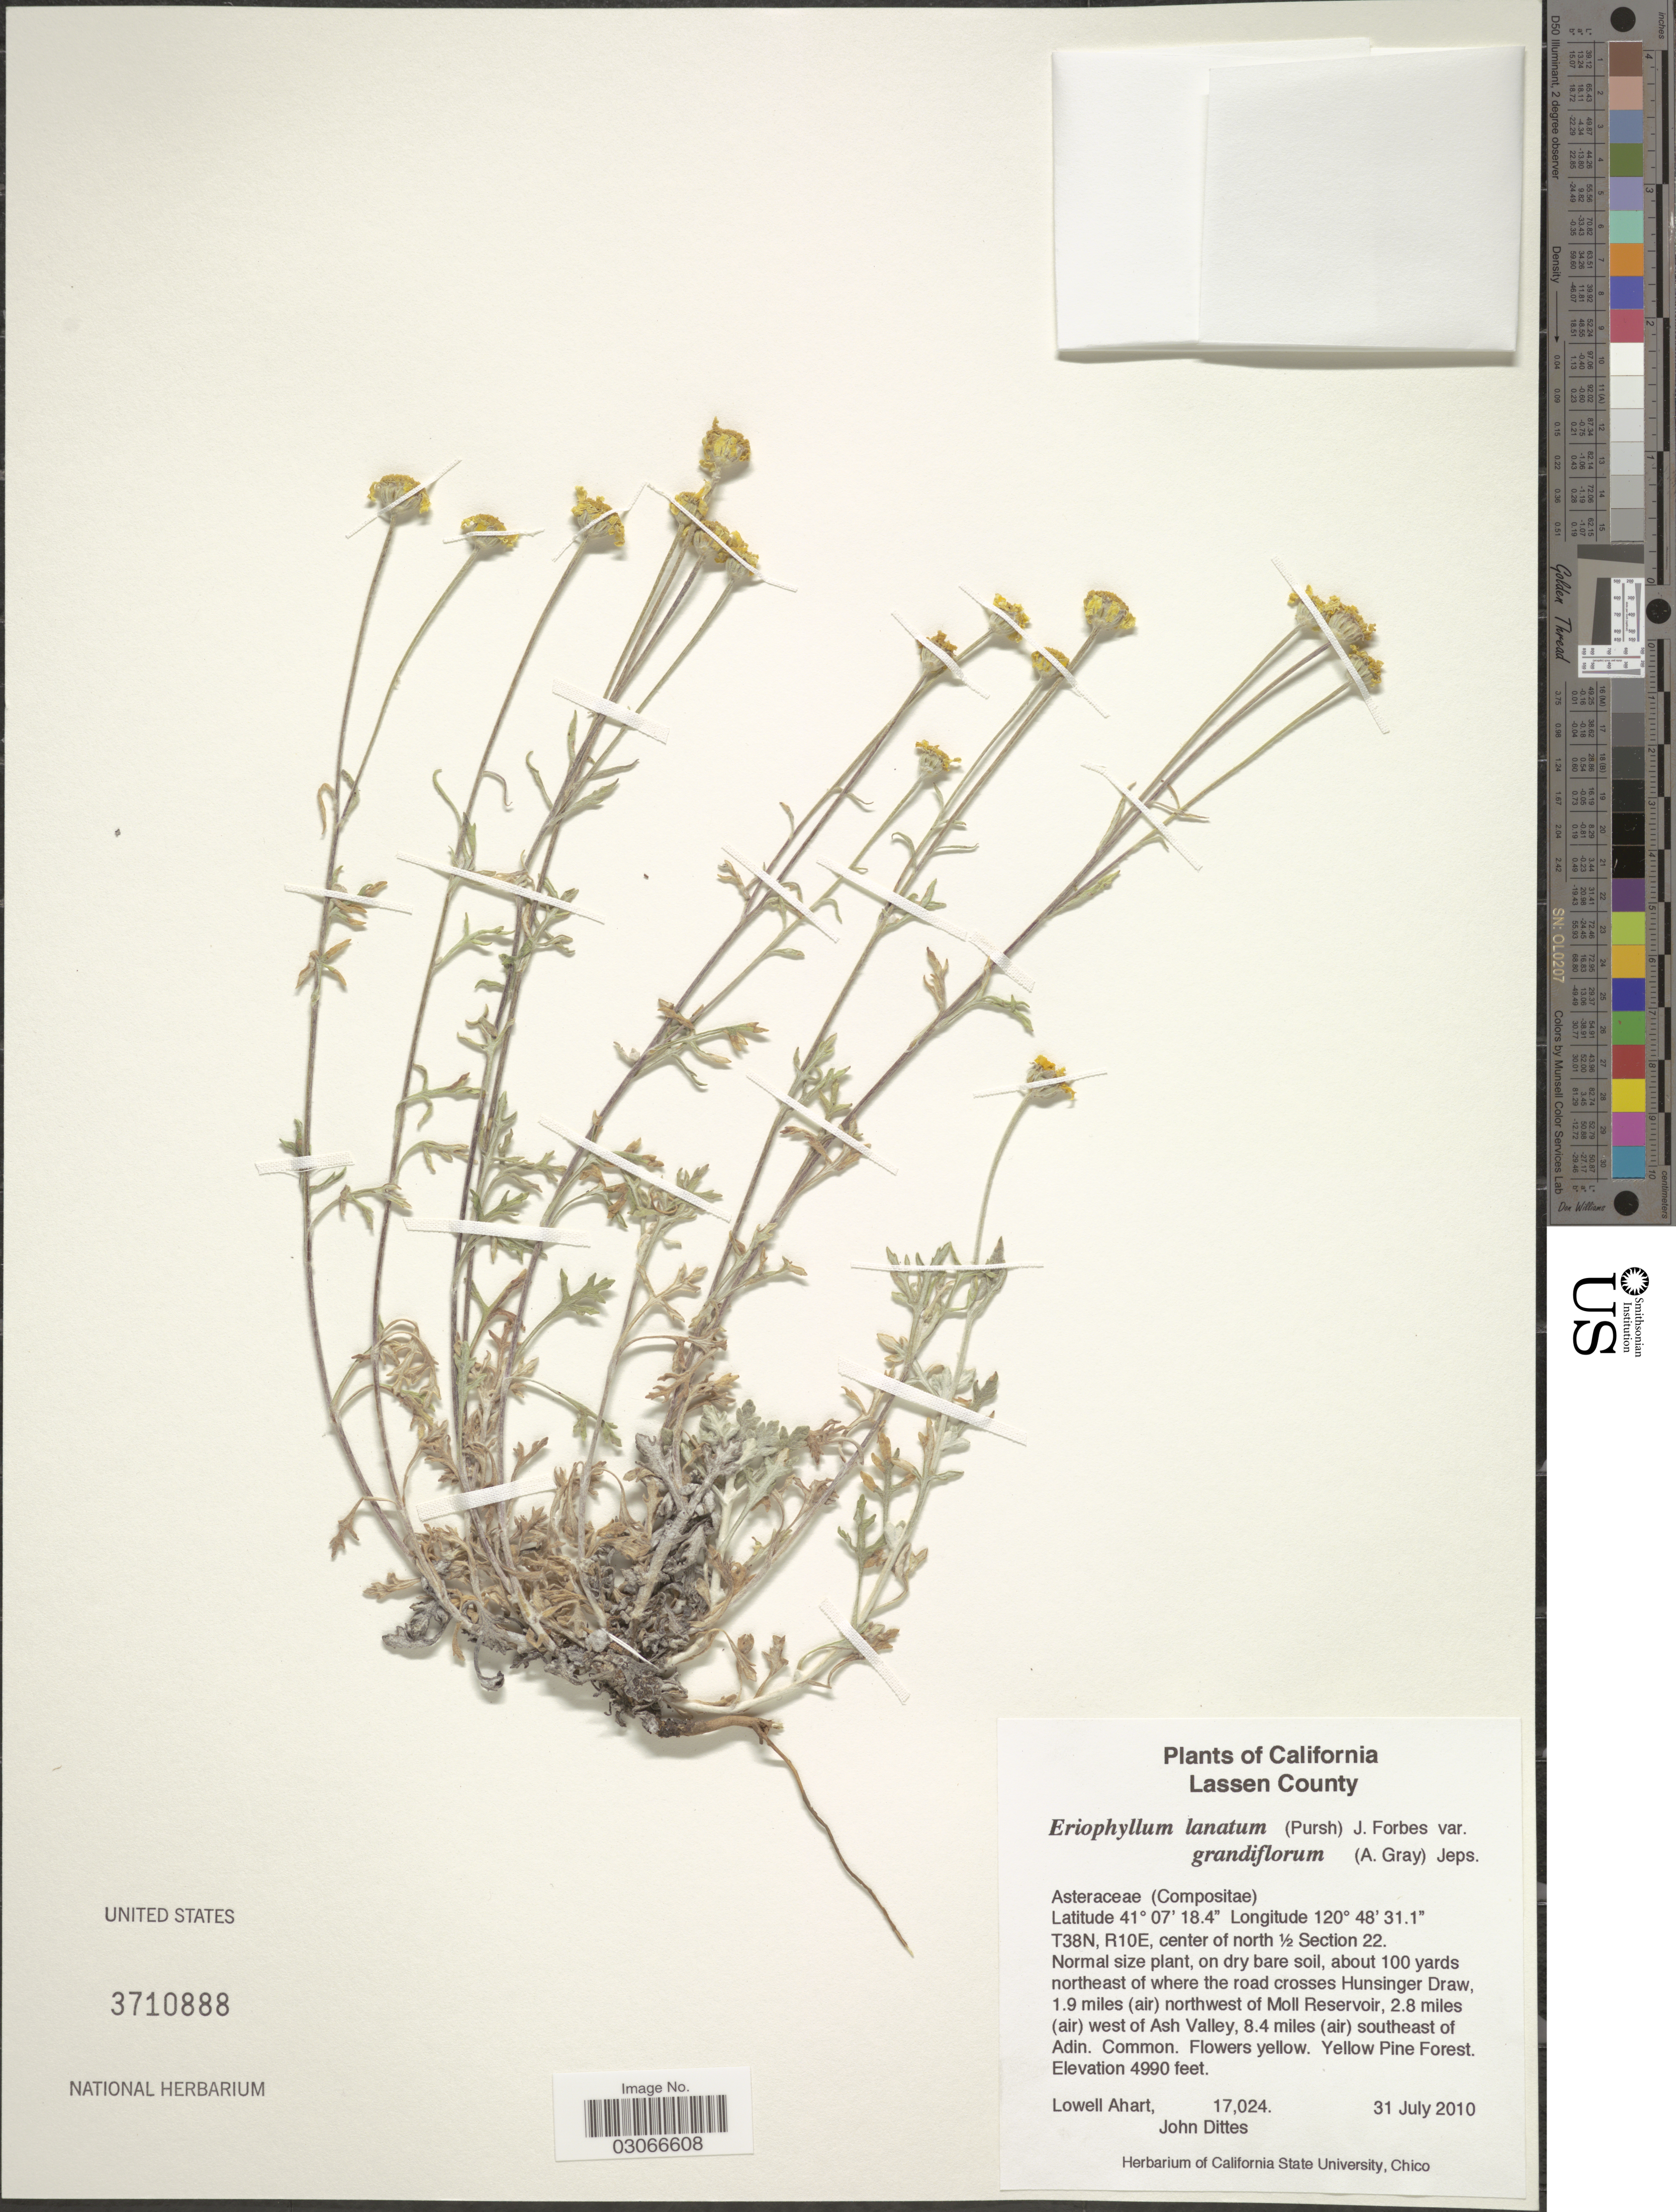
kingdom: Plantae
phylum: Tracheophyta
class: Magnoliopsida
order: Asterales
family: Asteraceae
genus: Eriophyllum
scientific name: Eriophyllum lanatum var. grandiflorum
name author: (A. Gray) Jeps.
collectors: L. Ahart & J. Dittes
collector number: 17024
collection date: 2010-07-31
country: United States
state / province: California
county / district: Lassen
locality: Lassen County. T38N, R10E, center of north ½ Section 22, about 100 yards northeast of where the road crosses Hunsinger Draw, 1.9 miles (air) northwest of Moll Reservoir, 2.8 miles (air) west of Ash Valley, 8.4 miles (air) southeast of Adin.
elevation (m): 1521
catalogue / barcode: US 3710888